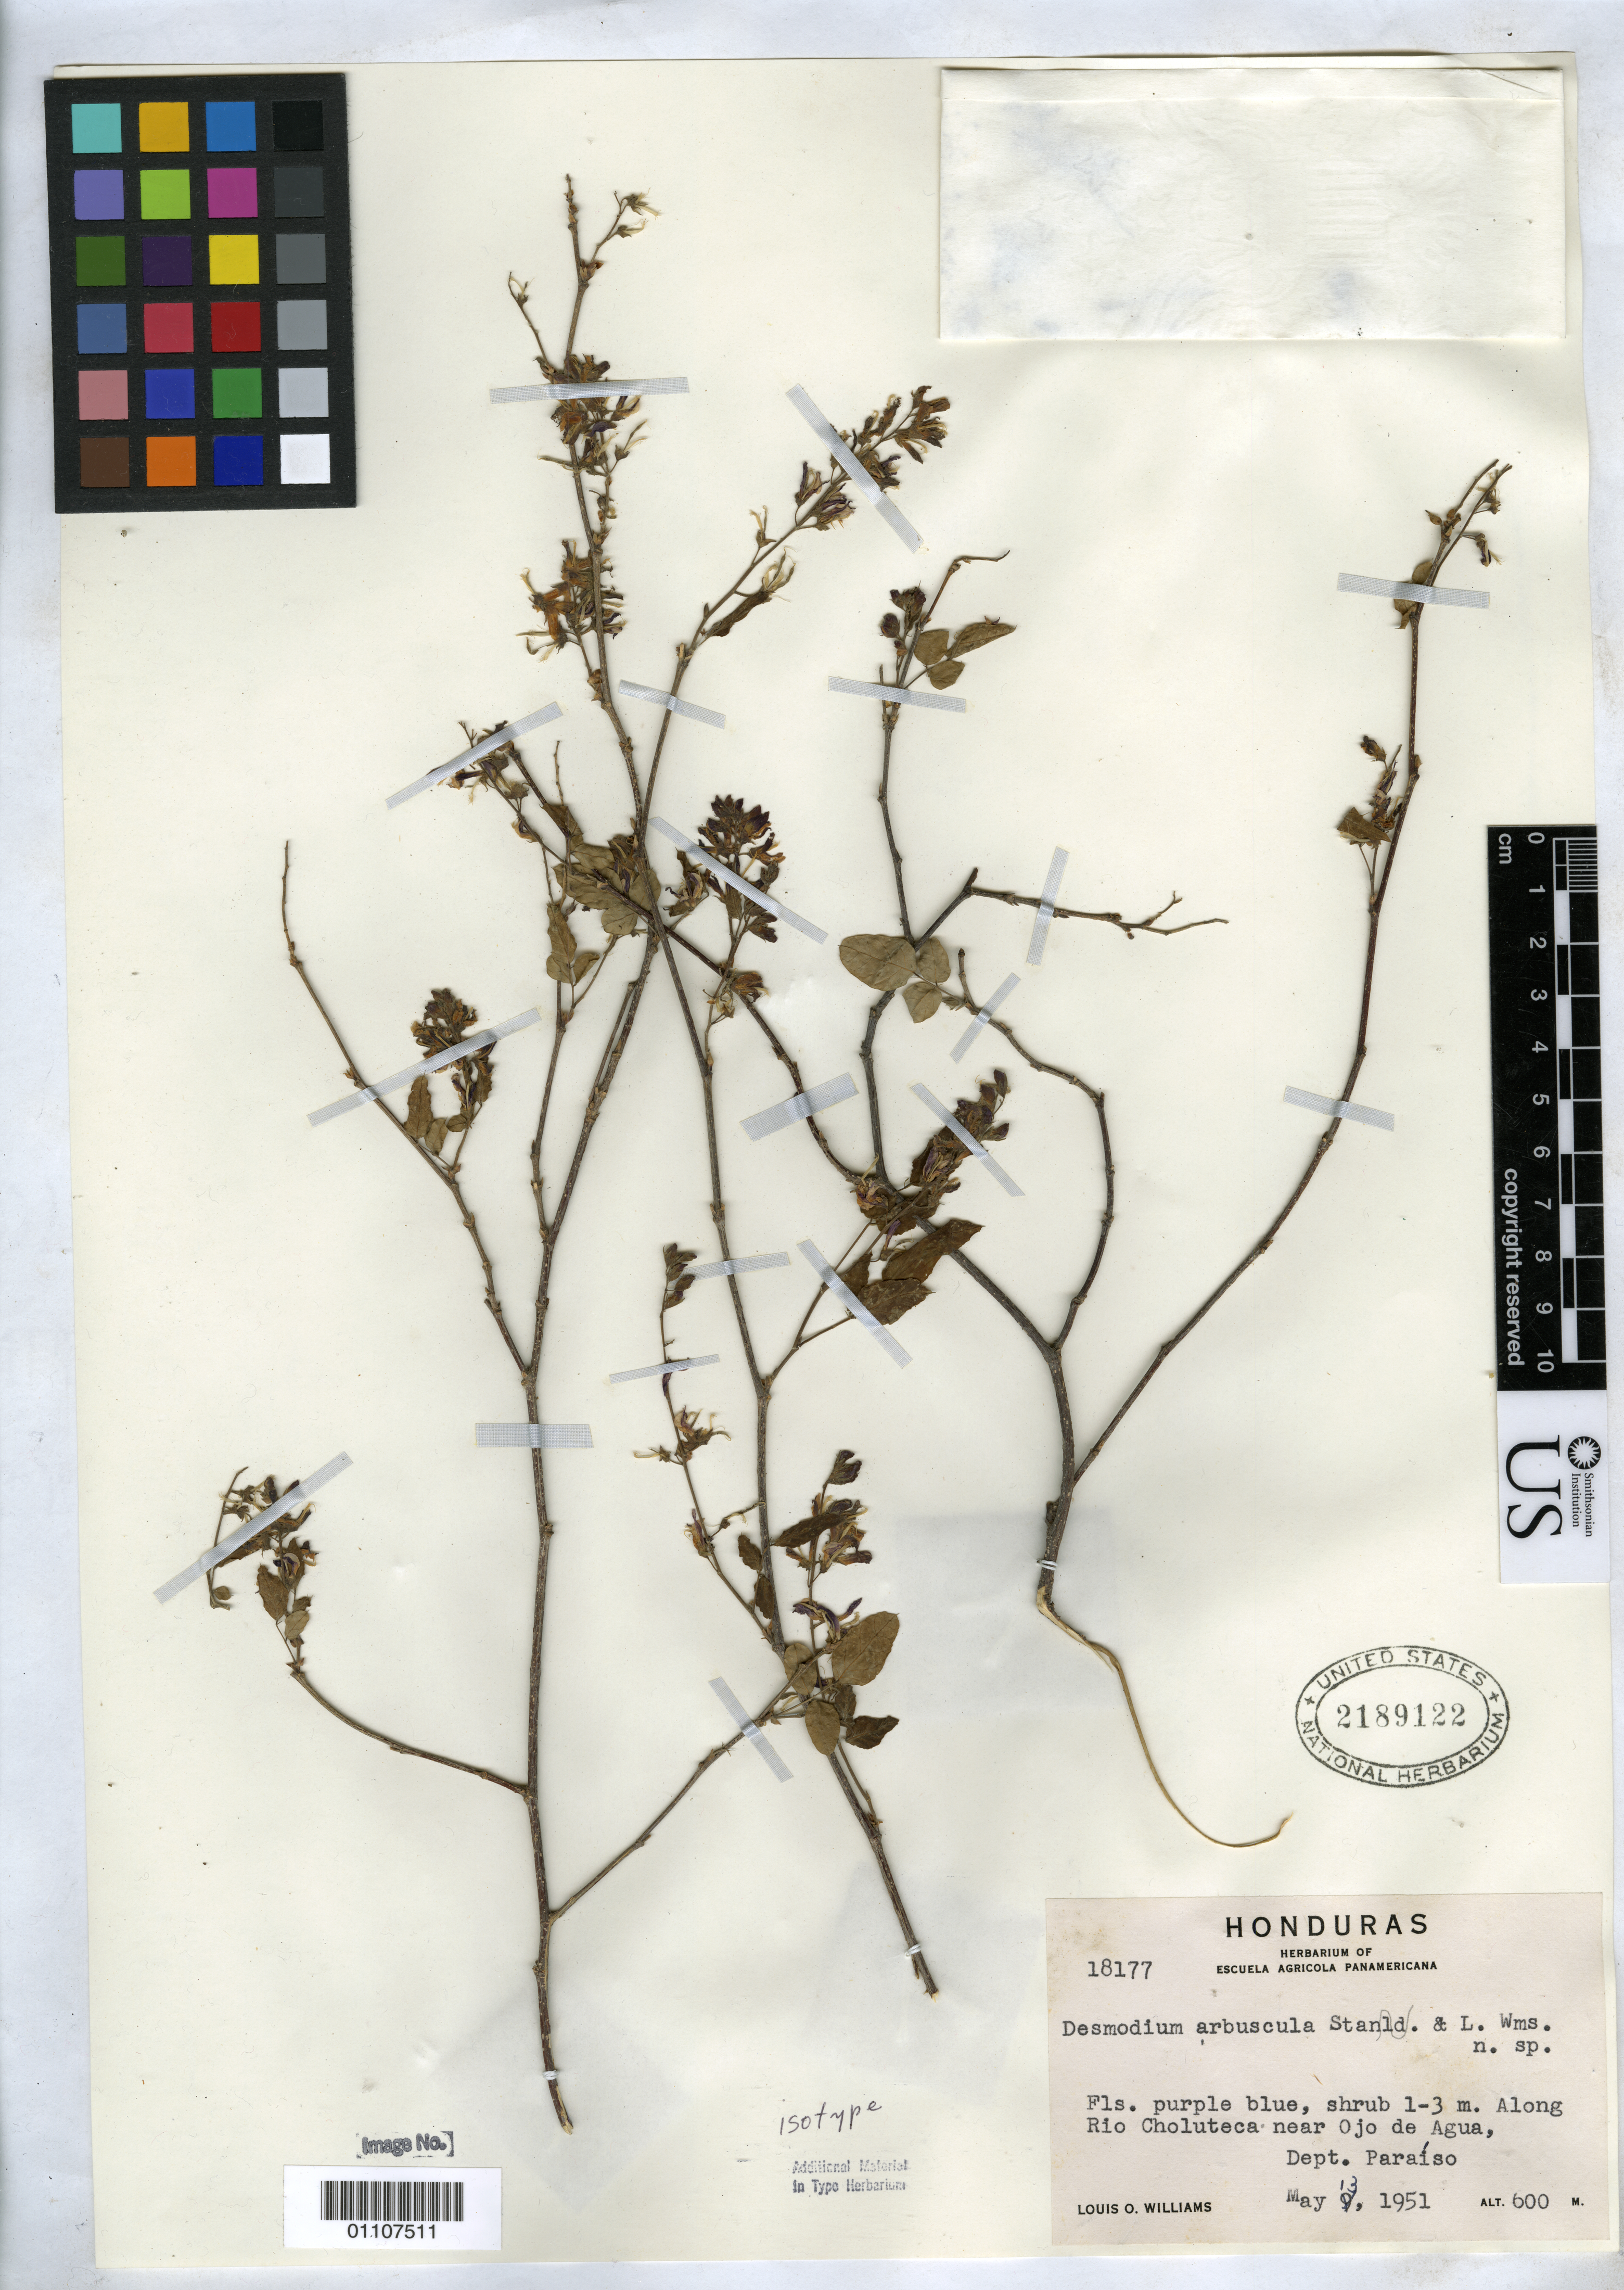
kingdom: Plantae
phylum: Tracheophyta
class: Magnoliopsida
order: Fabales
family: Fabaceae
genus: Desmodium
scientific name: Desmodium arbuscula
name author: Standl. & L.O. Williams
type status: Isotype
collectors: L. O. Williams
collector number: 18177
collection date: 1951-05-13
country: Honduras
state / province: El Paraíso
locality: Along Rio Choluteca near Ojo de Agua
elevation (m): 600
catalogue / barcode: US 2189122